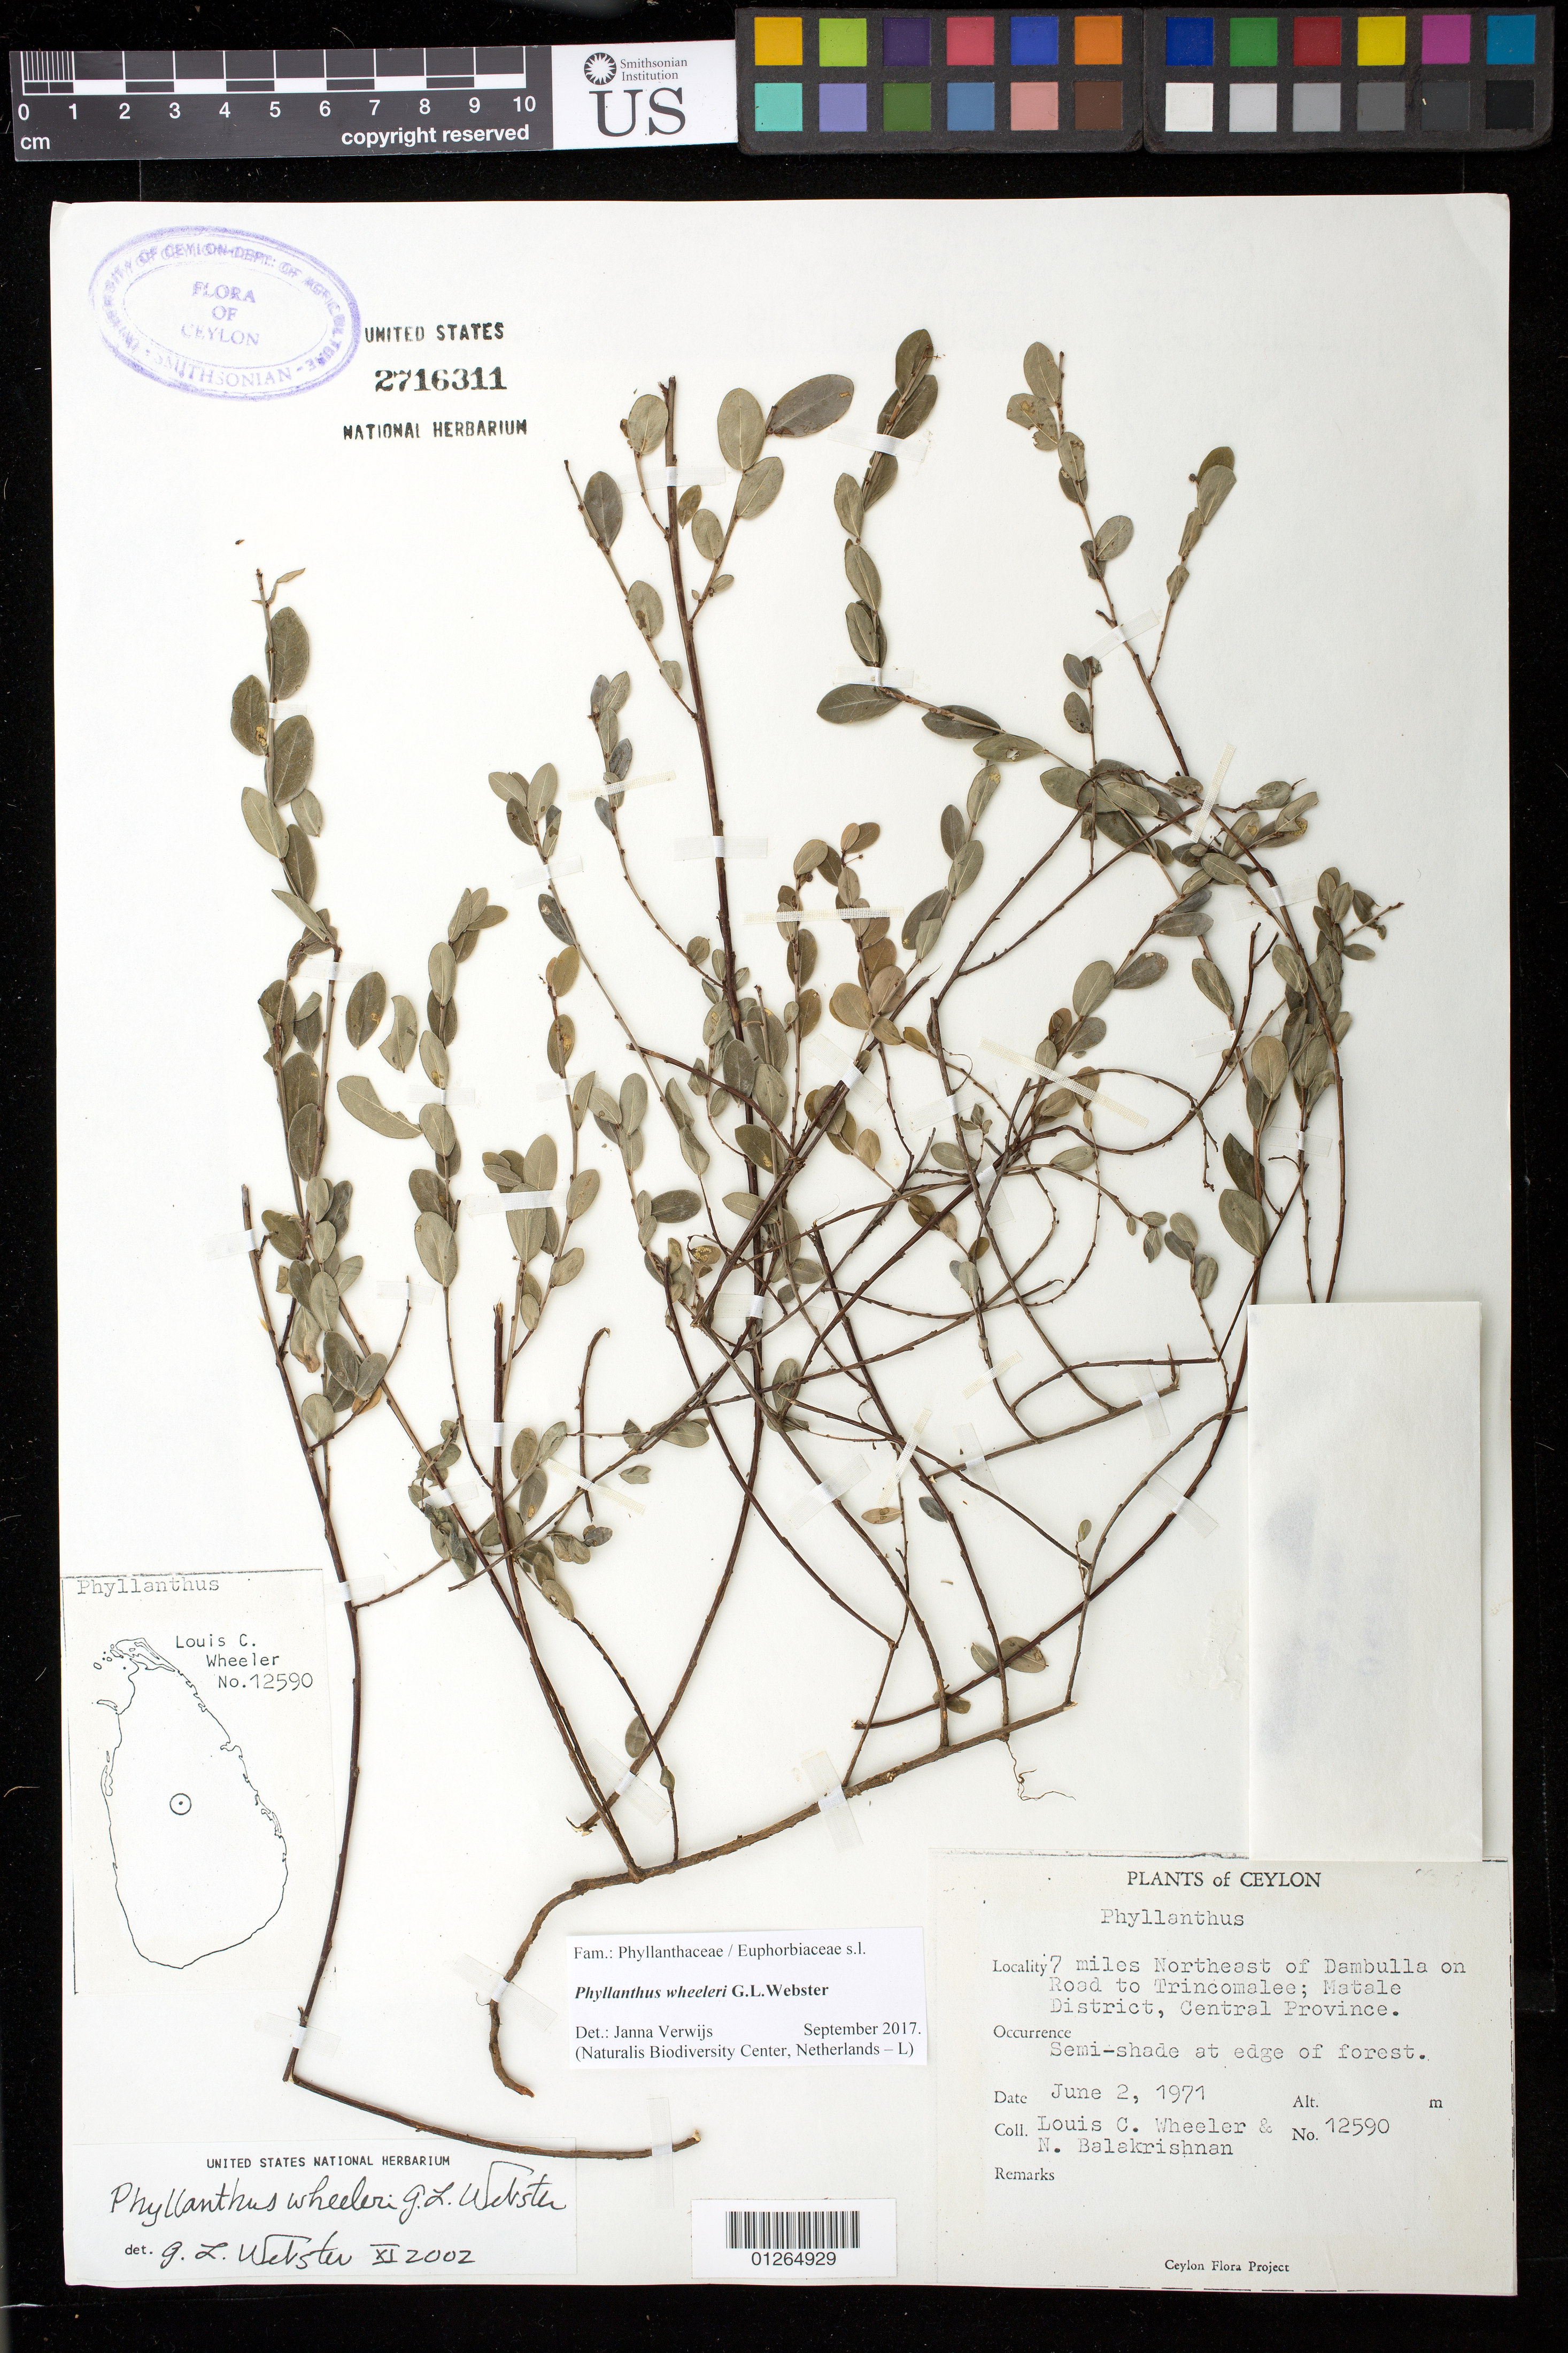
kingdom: Plantae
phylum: Tracheophyta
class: Magnoliopsida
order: Malpighiales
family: Phyllanthaceae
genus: Phyllanthus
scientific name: Phyllanthus wheeleri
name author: G.L. Webster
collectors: L. C. Wheeler & N. Balakrishnan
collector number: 12590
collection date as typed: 2 Jun 1971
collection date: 1971-06-02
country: Sri Lanka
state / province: Central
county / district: Matale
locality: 7 mi N of Dambulla on Road to Trincomalee.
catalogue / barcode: US 2716311